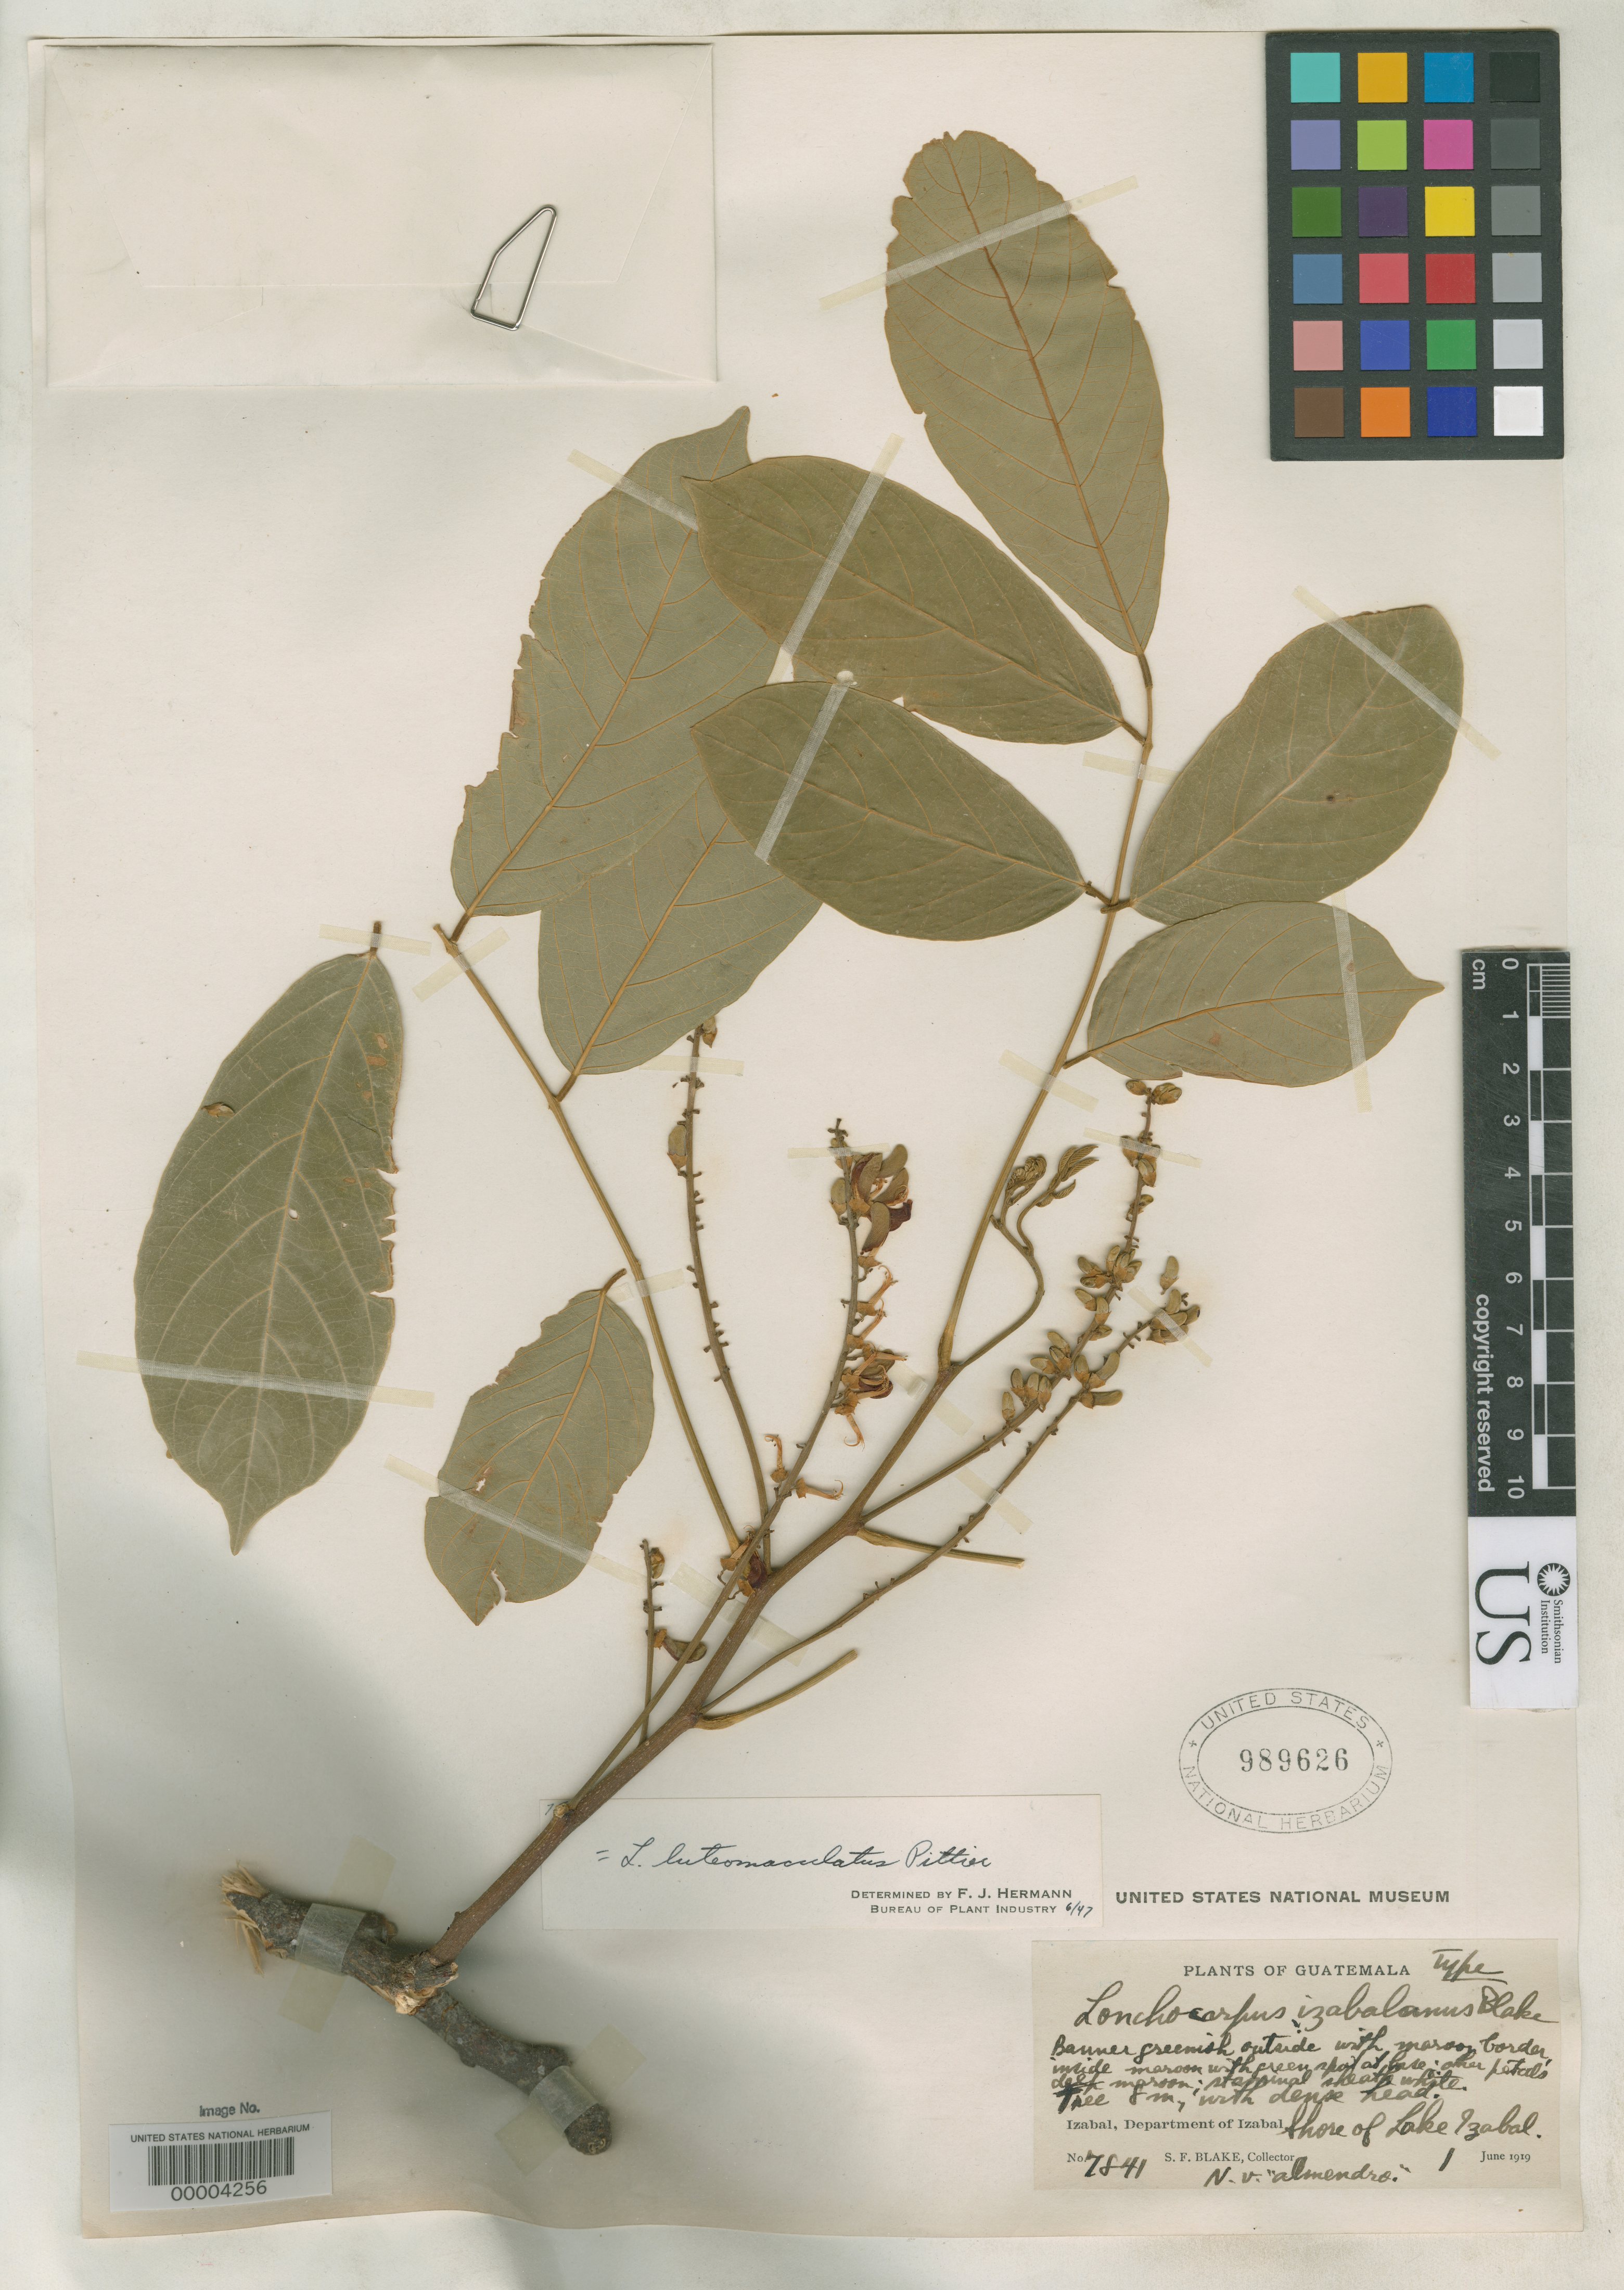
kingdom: Plantae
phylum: Tracheophyta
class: Magnoliopsida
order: Fabales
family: Fabaceae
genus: Lonchocarpus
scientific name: Lonchocarpus izabalanus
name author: S.F. Blake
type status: Holotype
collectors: S. Blake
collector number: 7841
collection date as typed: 01 Jun 1919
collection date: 1919-06-01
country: Guatemala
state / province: Izabal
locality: Lake Izabal, Izabal.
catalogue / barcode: US 989626